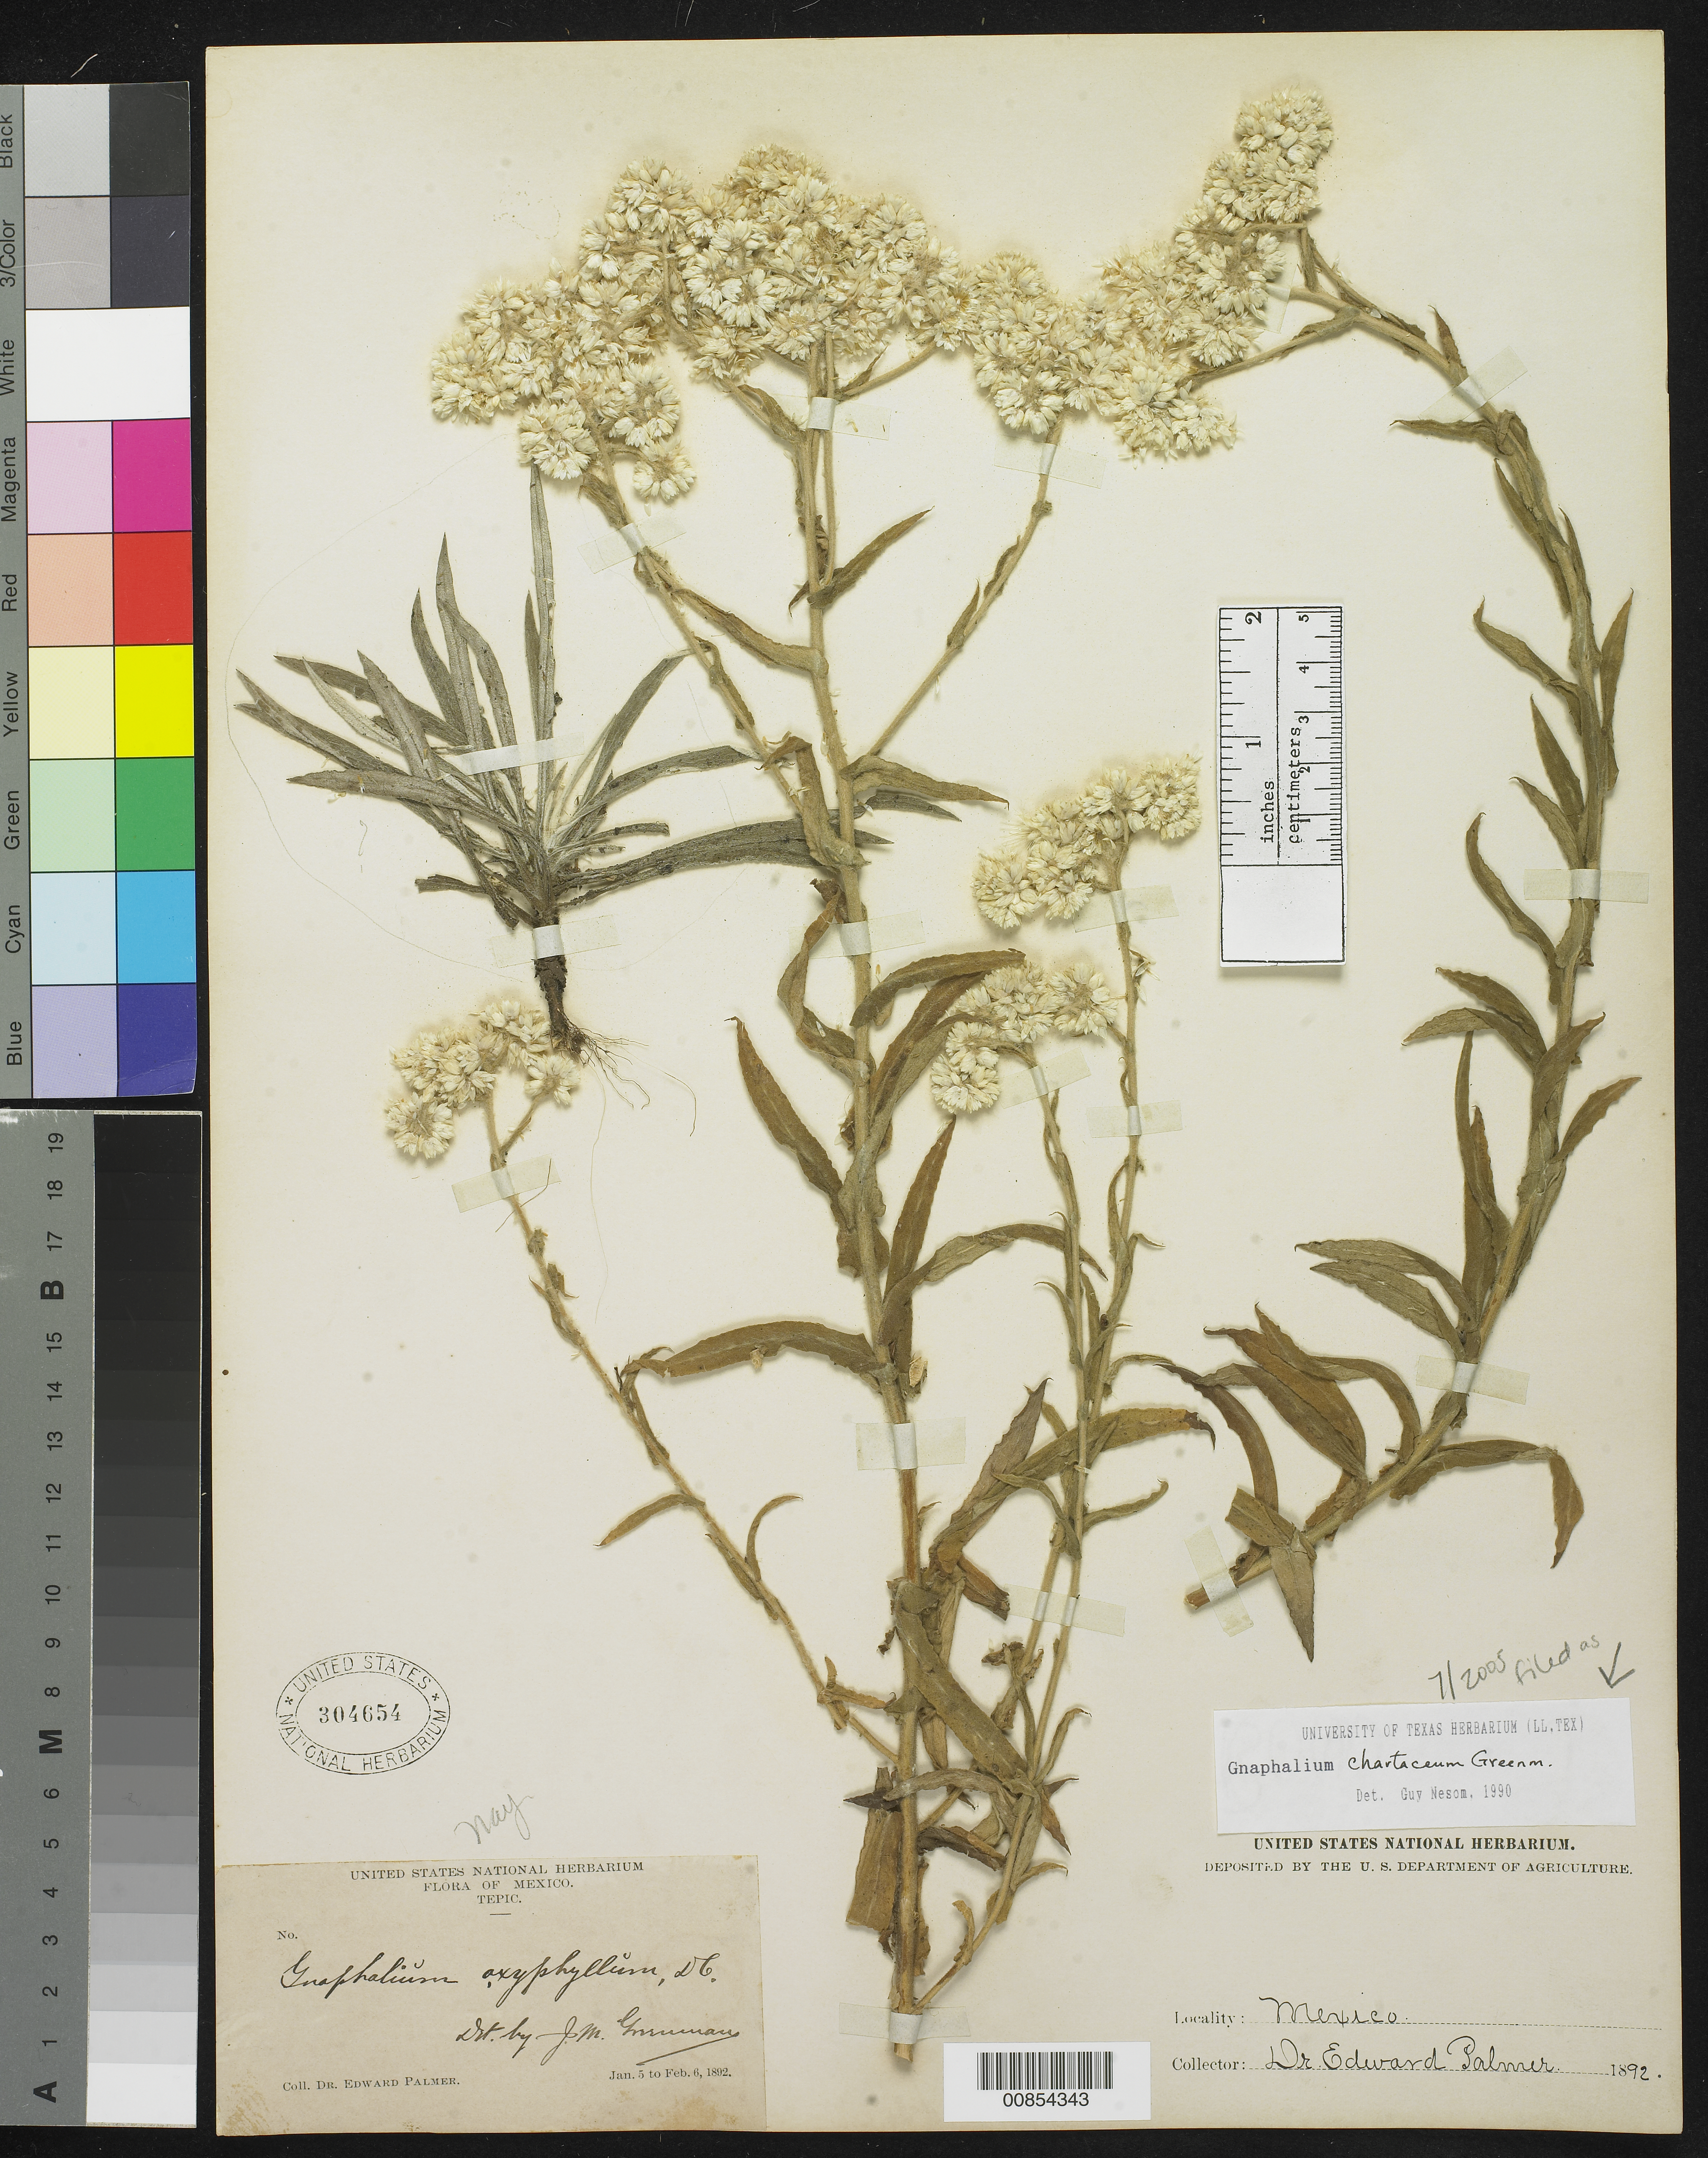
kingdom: Plantae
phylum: Tracheophyta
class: Magnoliopsida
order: Asterales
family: Asteraceae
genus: Pseudognaphalium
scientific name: Pseudognaphalium chartaceum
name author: (Greenm.) Anderb.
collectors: E. Palmer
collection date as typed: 05 Jan 1892 to 06 Feb 1892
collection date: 1892-01-05/1892-02-06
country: Mexico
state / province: Nayarit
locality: Tepic, Nayarit.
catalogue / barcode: US 304654